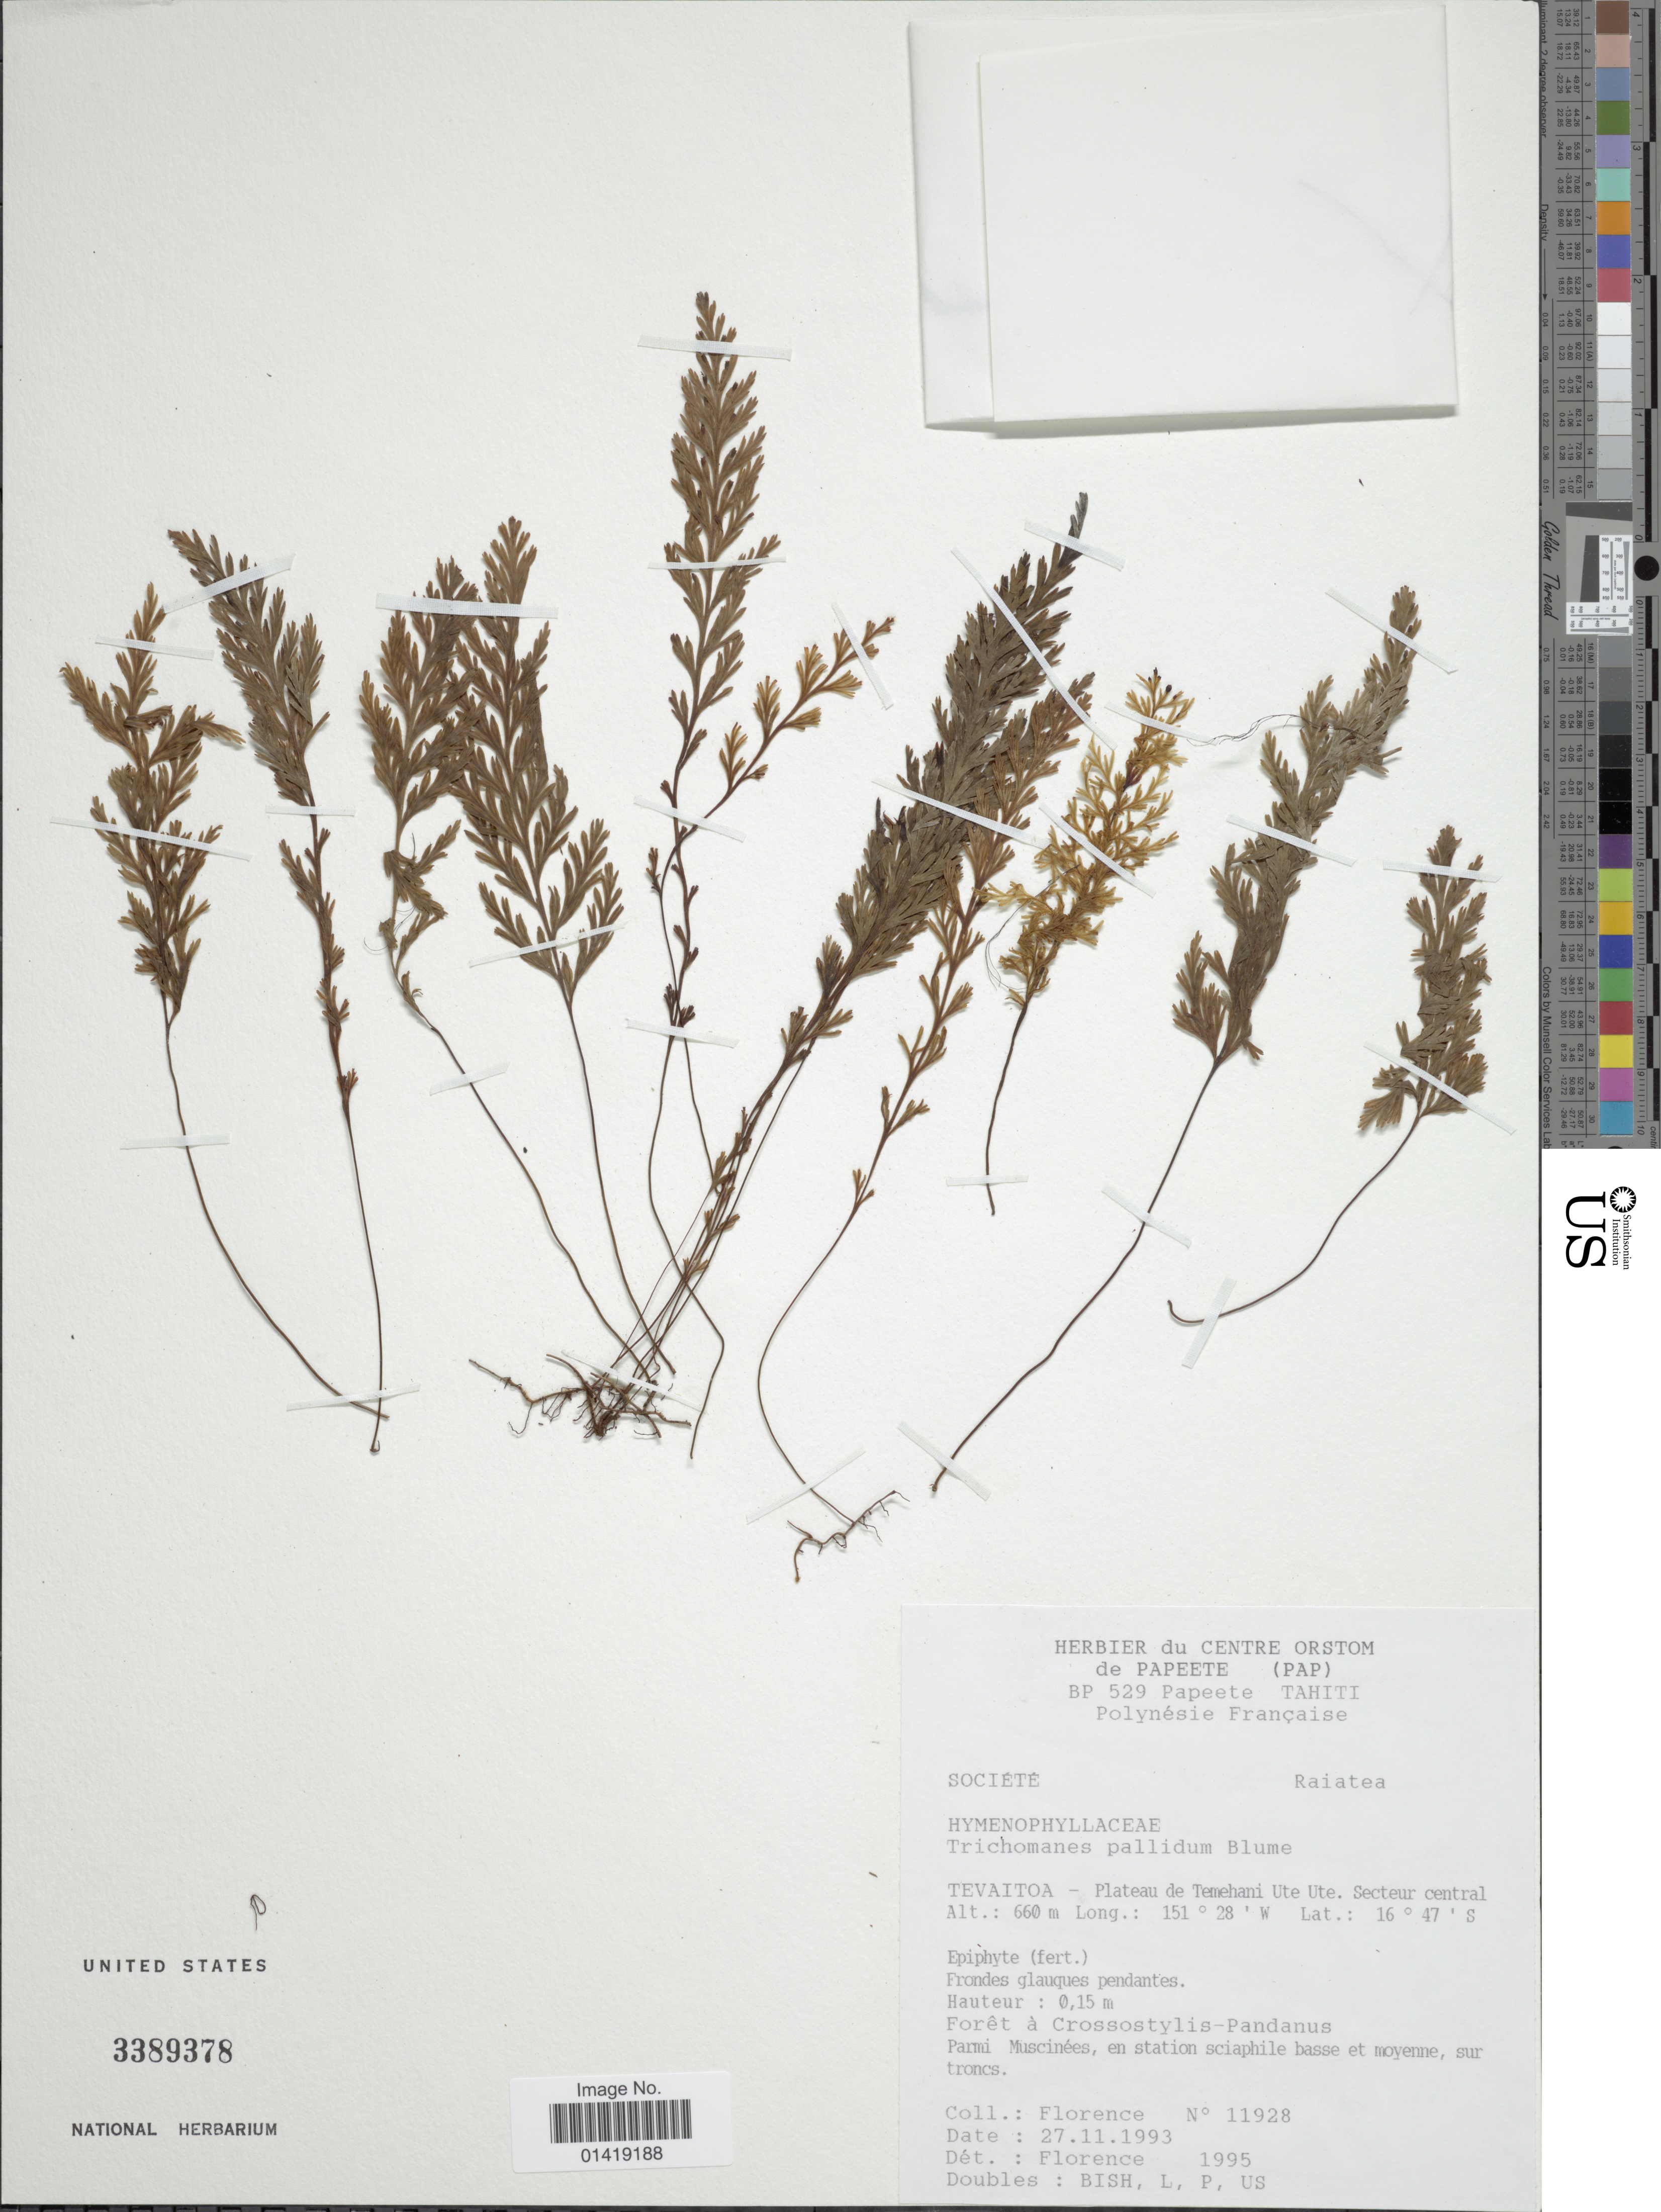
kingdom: Plantae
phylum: Tracheophyta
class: Polypodiopsida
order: Hymenophyllales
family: Hymenophyllaceae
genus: Hymenophyllum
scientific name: Hymenophyllum pallidum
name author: (Blume) Ebihara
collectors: -. Florence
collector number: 1995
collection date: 1993-11-27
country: French Polynesia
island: Raiatea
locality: Societe Raiatea Tevaitoa plateau de Temehani Ute Ute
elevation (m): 660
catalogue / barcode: US 3389378